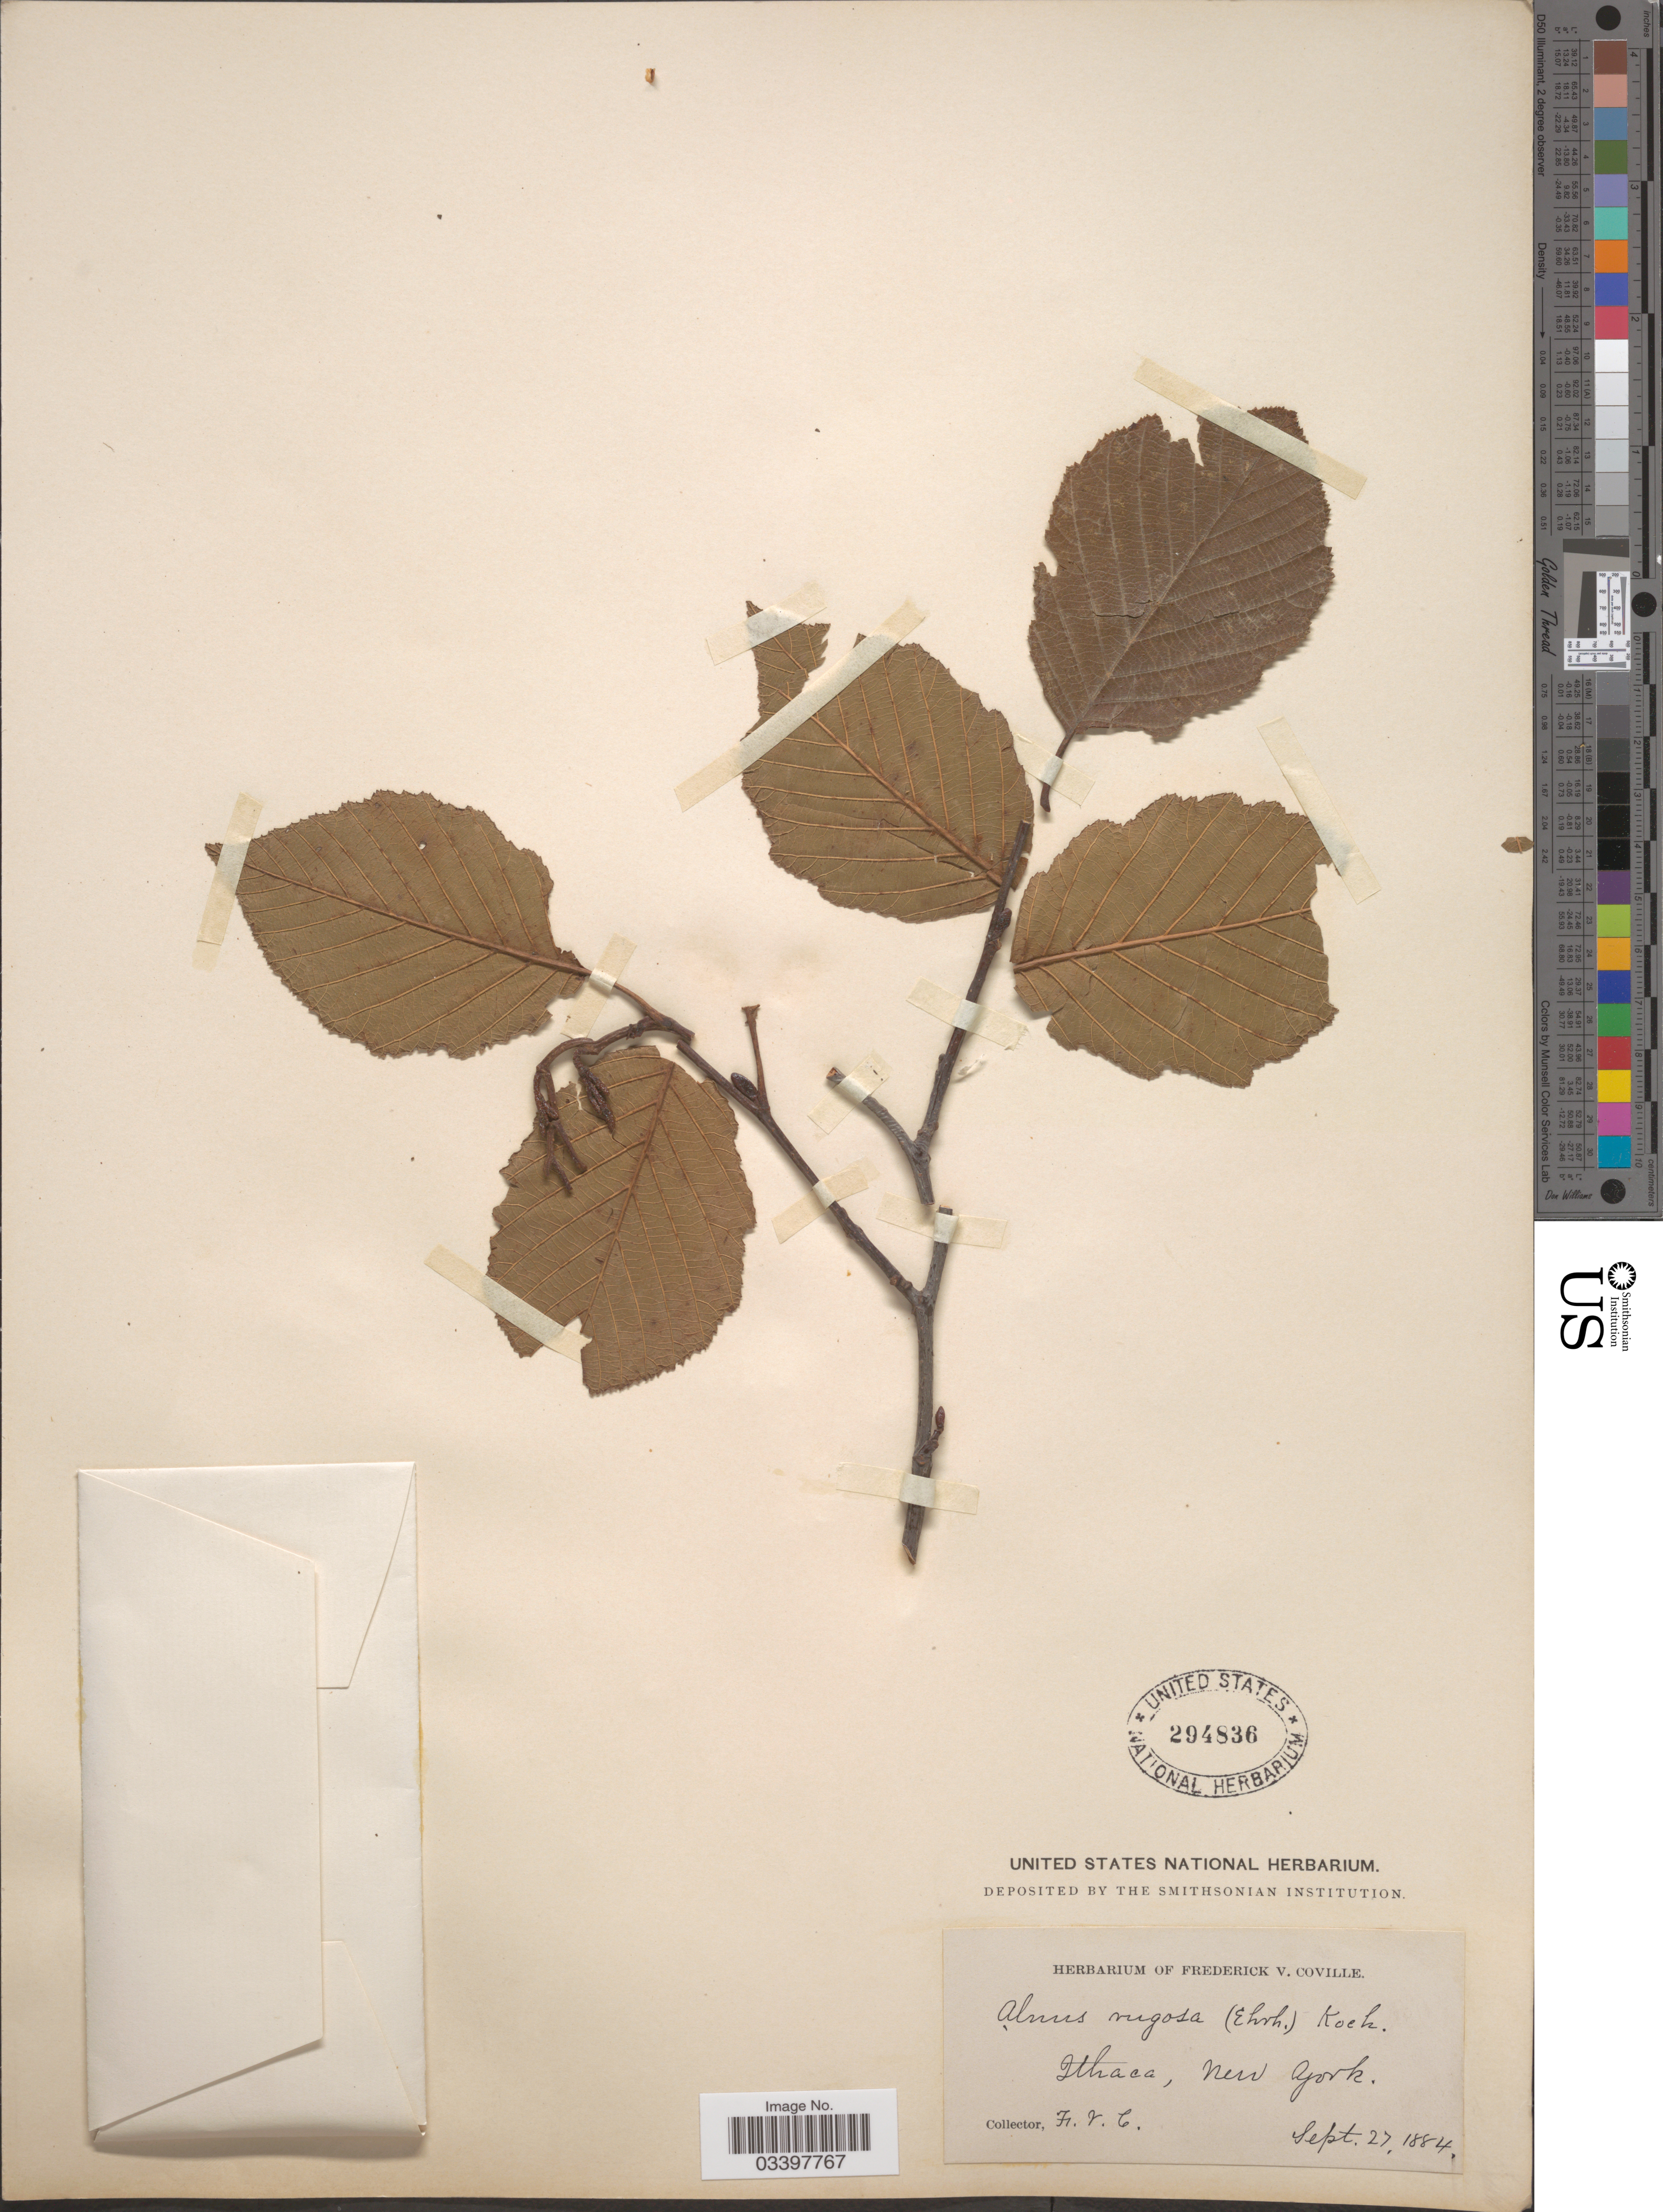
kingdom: Plantae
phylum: Tracheophyta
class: Magnoliopsida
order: Fagales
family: Betulaceae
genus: Alnus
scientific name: Alnus incana subsp. rugosa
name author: (Du Roi) R.T. Clausen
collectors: F. V. Coville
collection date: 1884-09-27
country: United States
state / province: New York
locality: Ithaca.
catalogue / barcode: US 294836